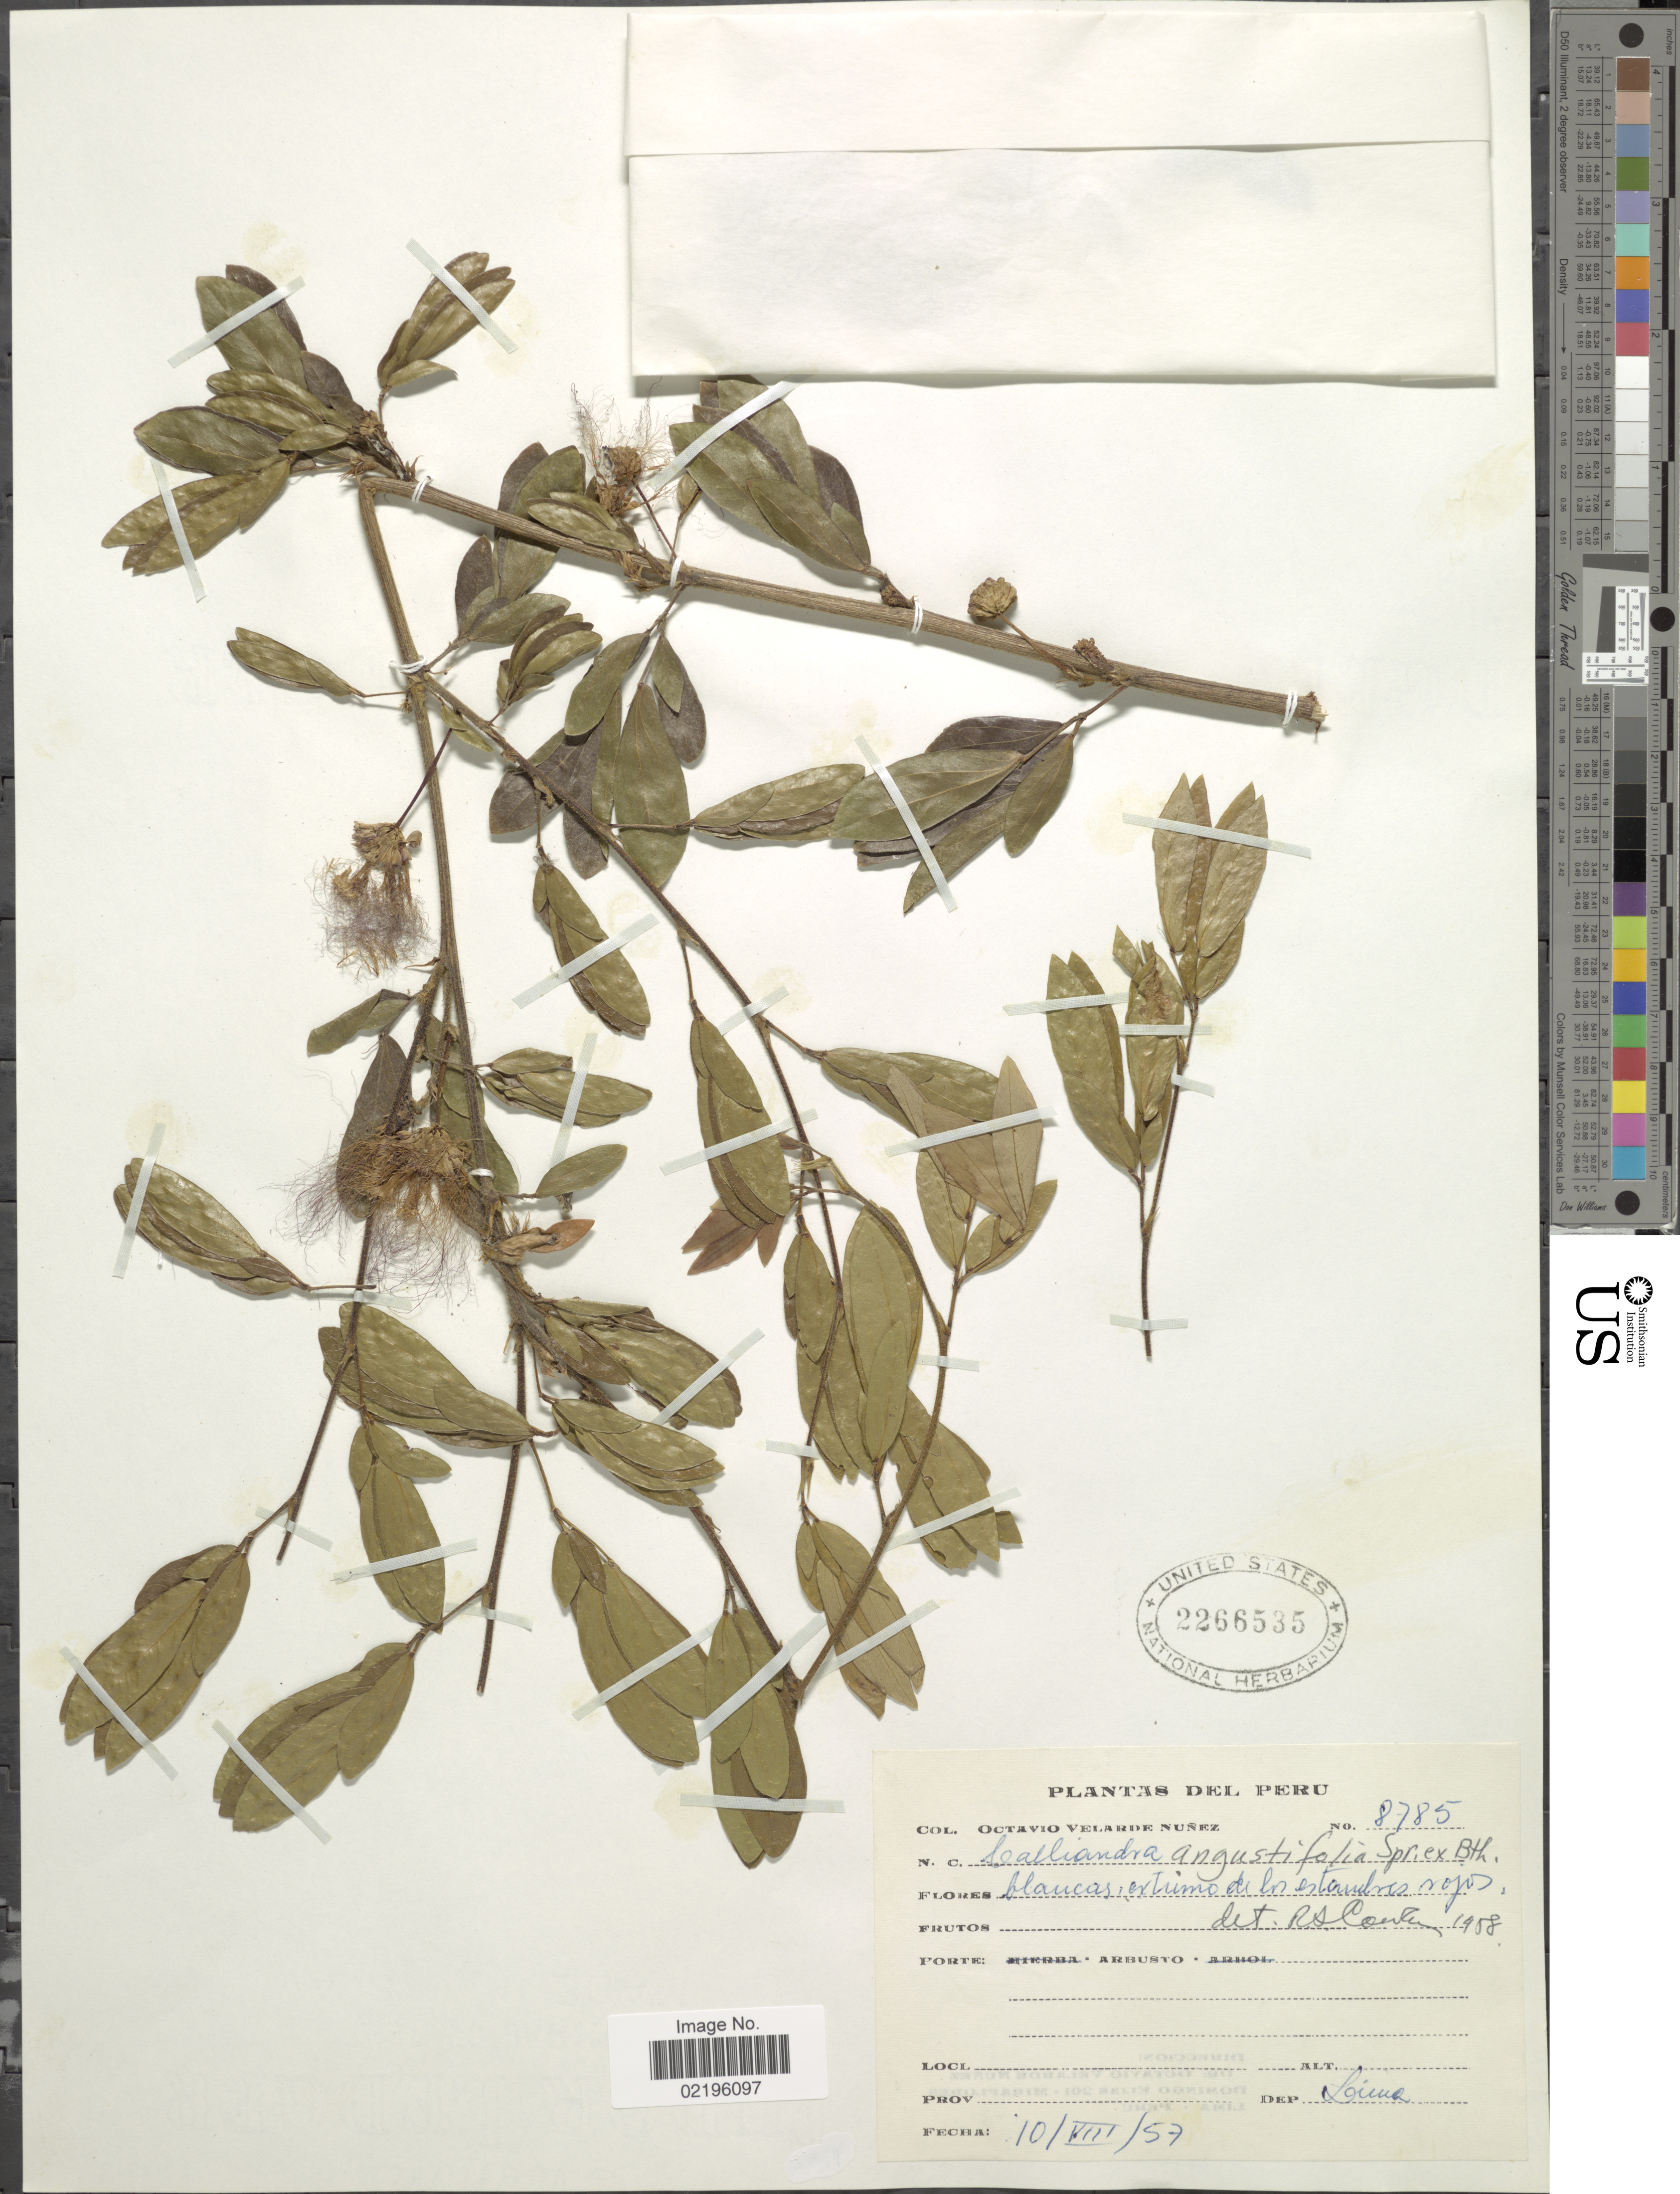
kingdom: Plantae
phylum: Tracheophyta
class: Magnoliopsida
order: Fabales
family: Fabaceae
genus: Calliandra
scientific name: Calliandra angustifolia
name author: Spruce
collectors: O. Nuñez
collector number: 8785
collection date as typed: Transcribed d/m/y: 10/8/57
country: Peru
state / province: Lima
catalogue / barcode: US 2266535